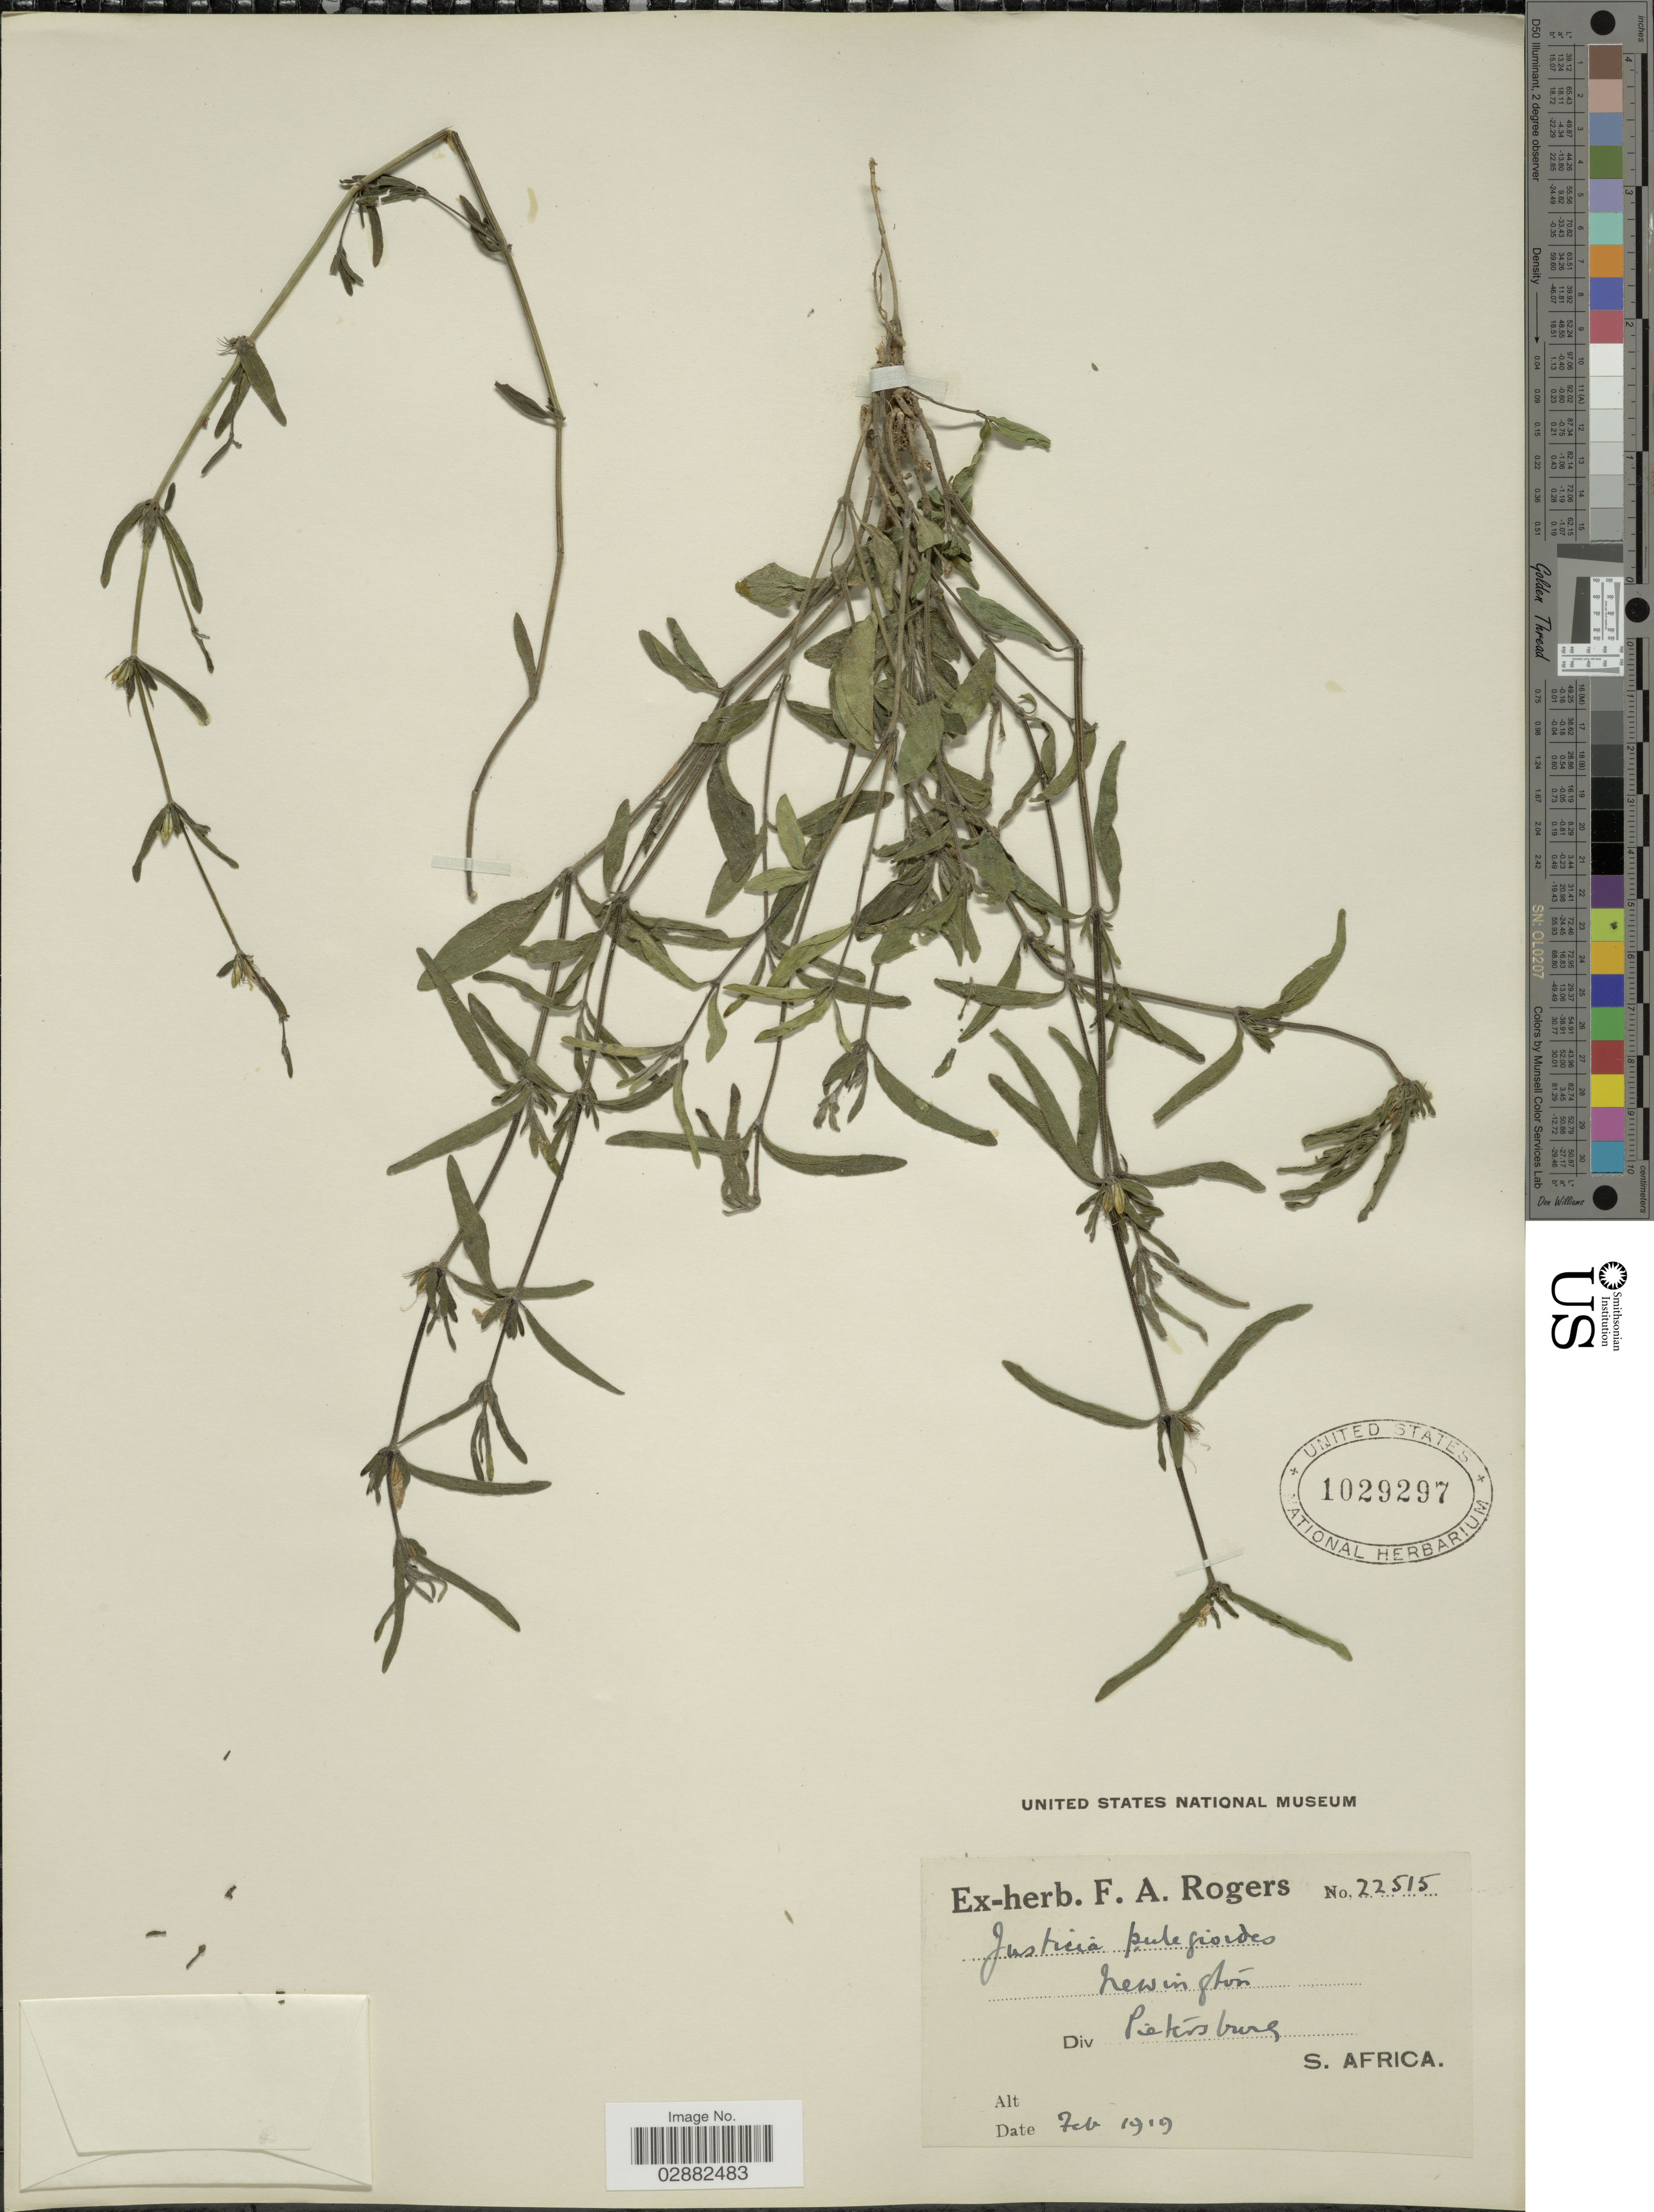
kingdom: Plantae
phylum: Tracheophyta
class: Magnoliopsida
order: Lamiales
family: Acanthaceae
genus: Justicia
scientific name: Justicia pulegioides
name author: C.B. Clarke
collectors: ex herb. F. A. Rogers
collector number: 22515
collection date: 1919-02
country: South Africa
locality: Div Pietersburg, S. Africa.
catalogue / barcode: US 1029297